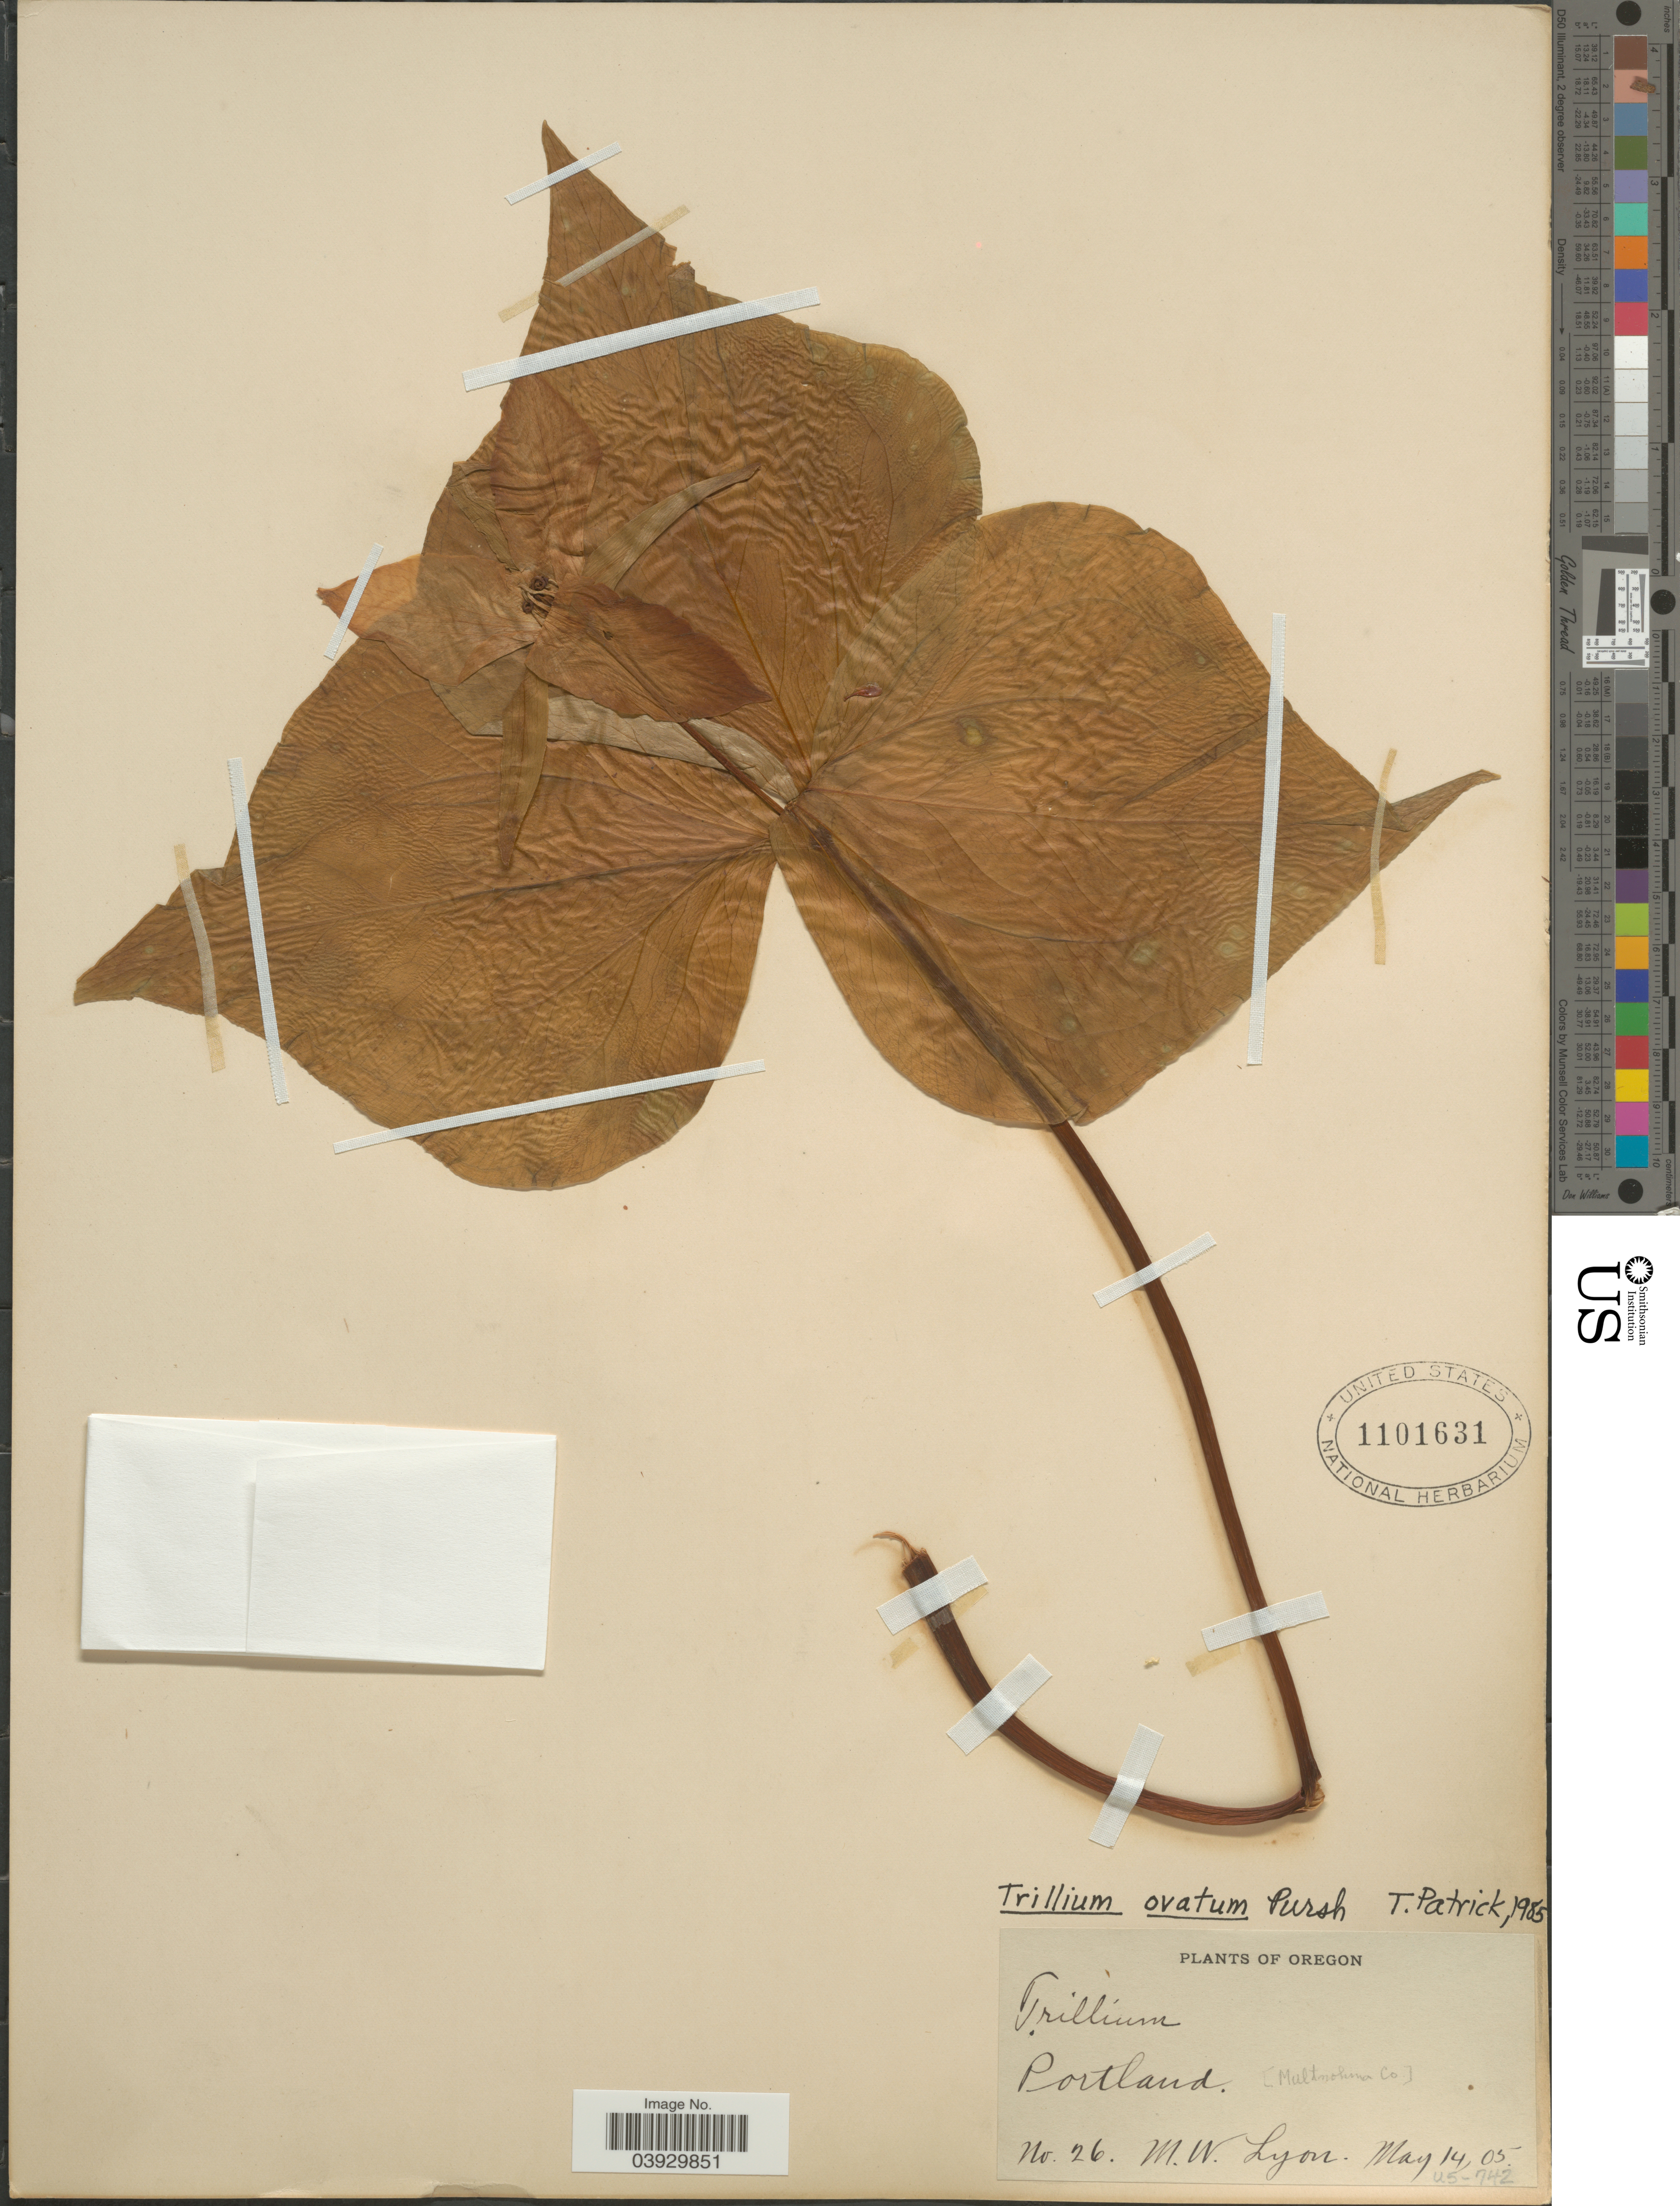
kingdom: Plantae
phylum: Tracheophyta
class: Liliopsida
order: Liliales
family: Melanthiaceae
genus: Trillium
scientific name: Trillium ovatum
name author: Pursh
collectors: M. W. Lyon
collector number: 26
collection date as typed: Transcribed d/m/y: 14/5/5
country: United States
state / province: Oregon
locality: Portland, Multnohma Co.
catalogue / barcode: US 1101631